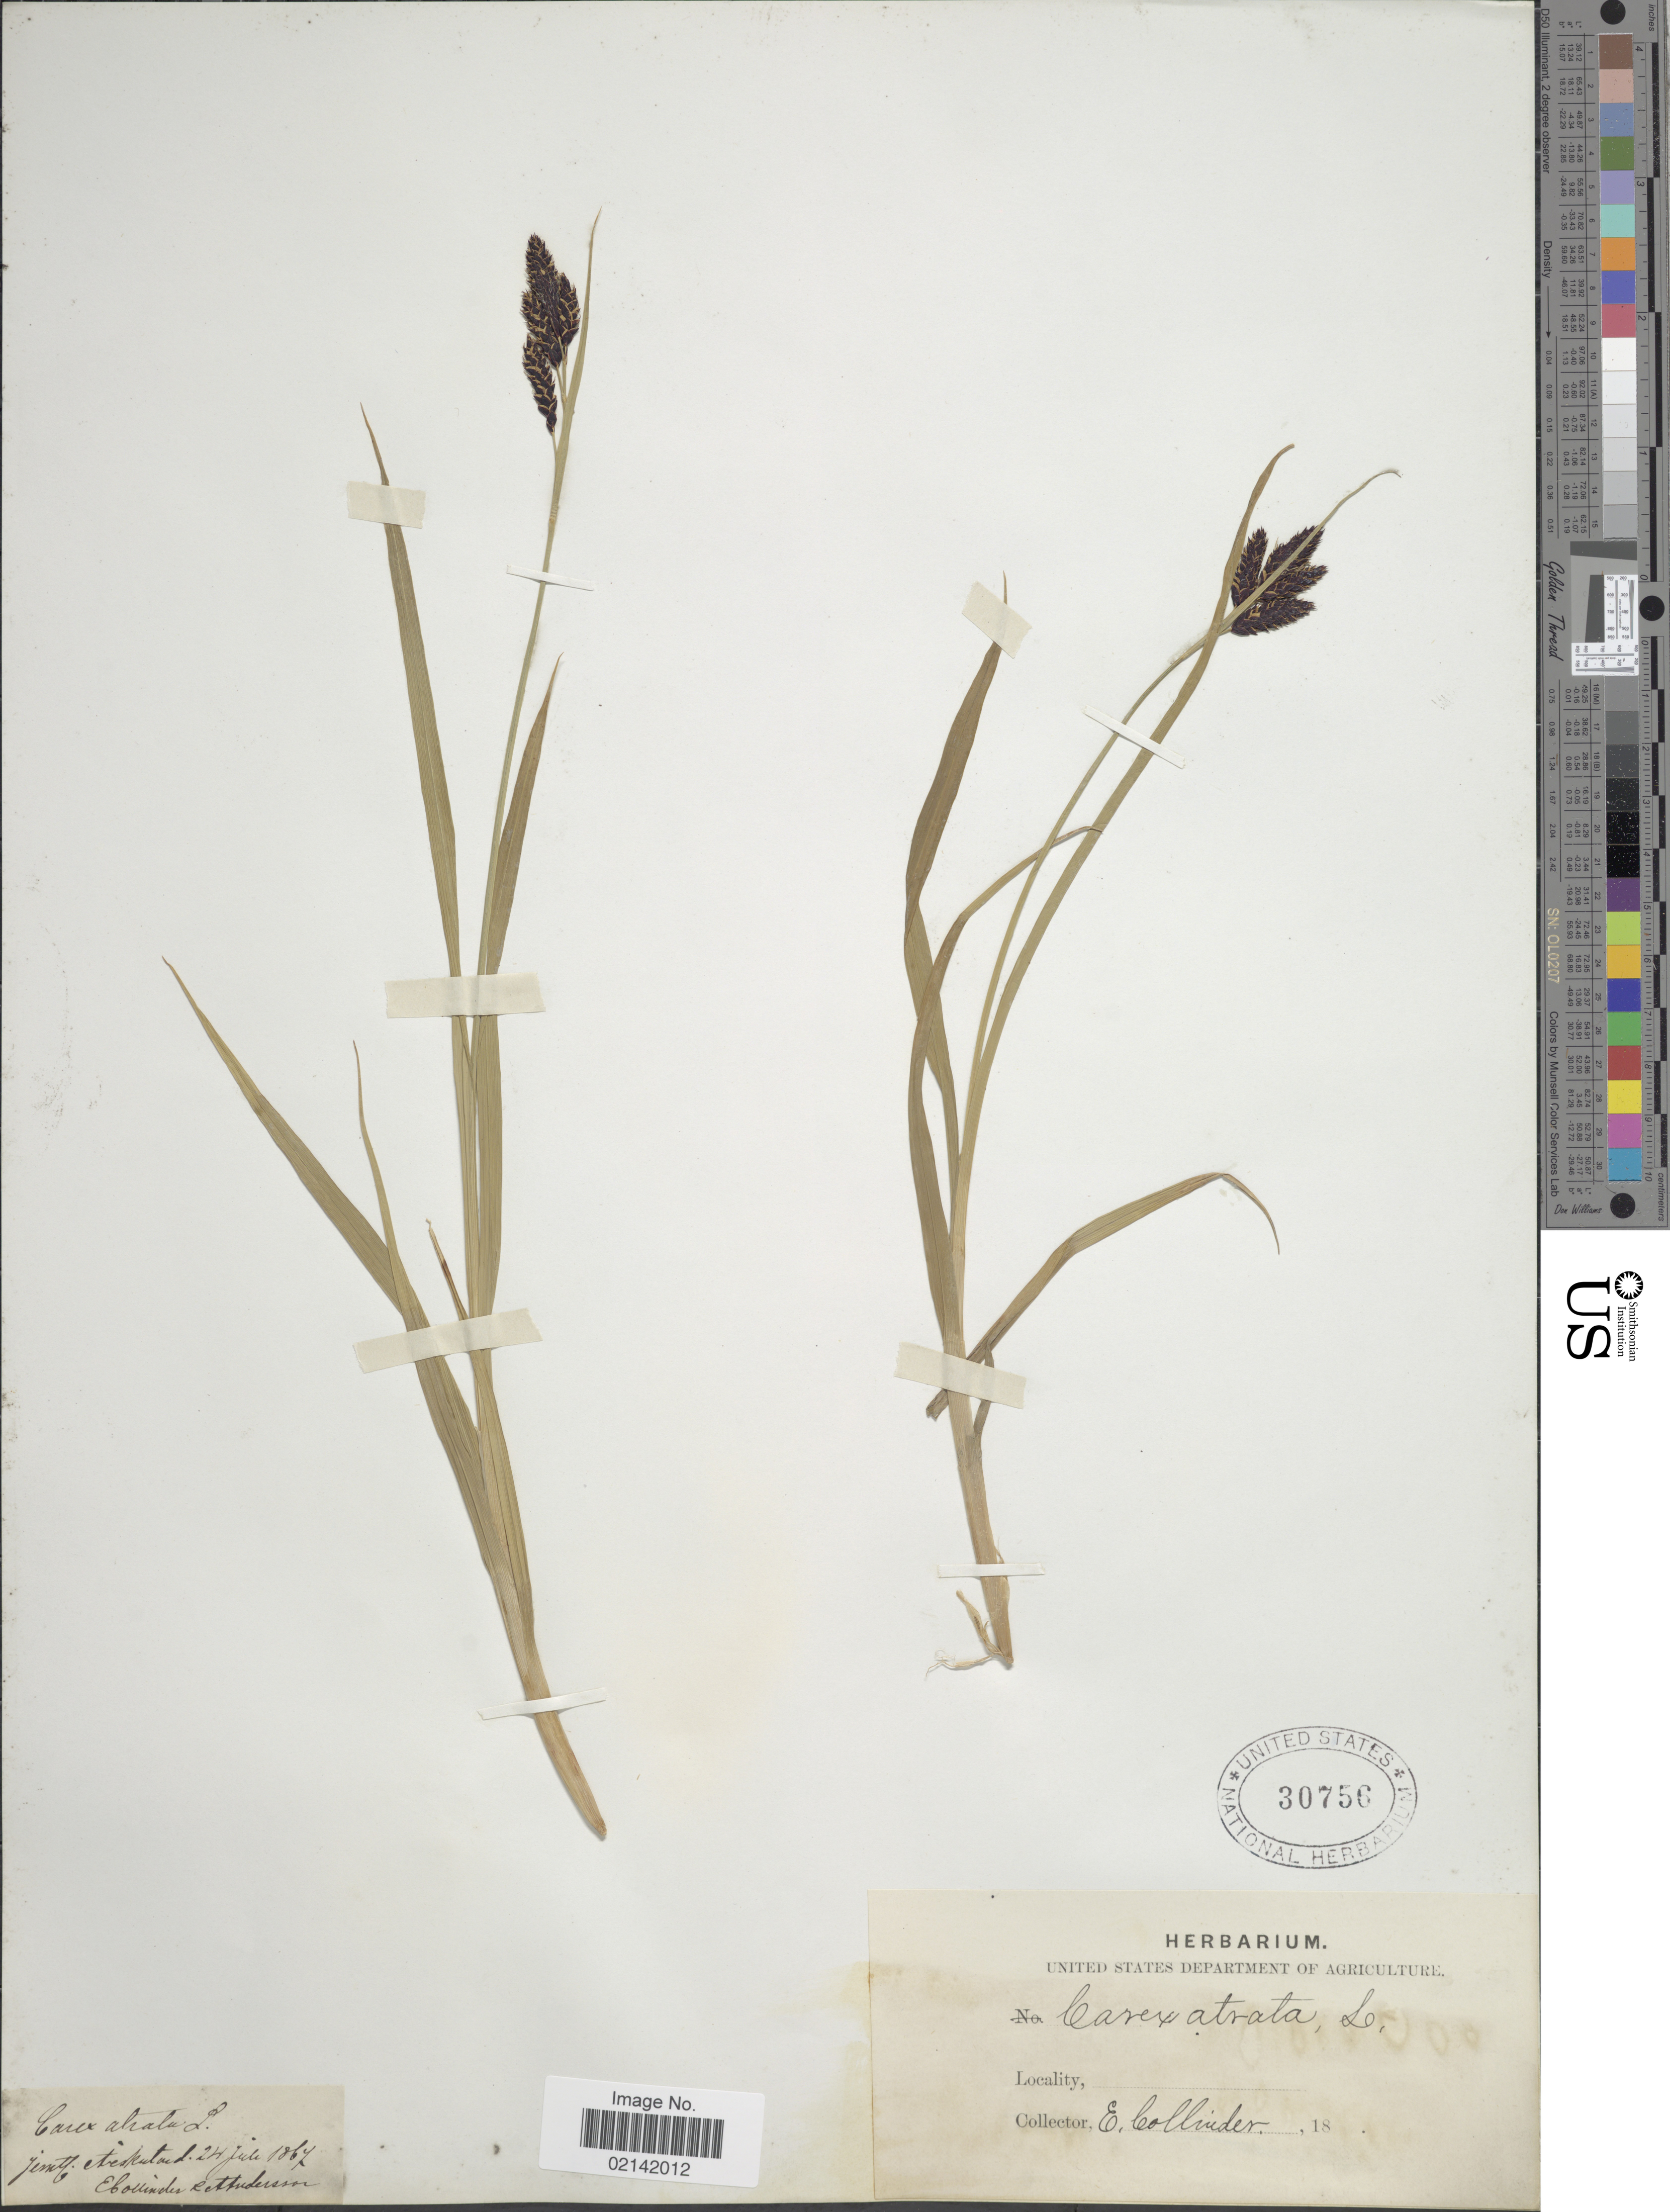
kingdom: Plantae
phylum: Tracheophyta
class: Liliopsida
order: Poales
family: Cyperaceae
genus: Carex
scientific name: Carex atrata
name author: L.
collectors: E. Collinder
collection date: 1864-07-24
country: Sweden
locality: Jemtl. Åreskutan.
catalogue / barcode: US 30756